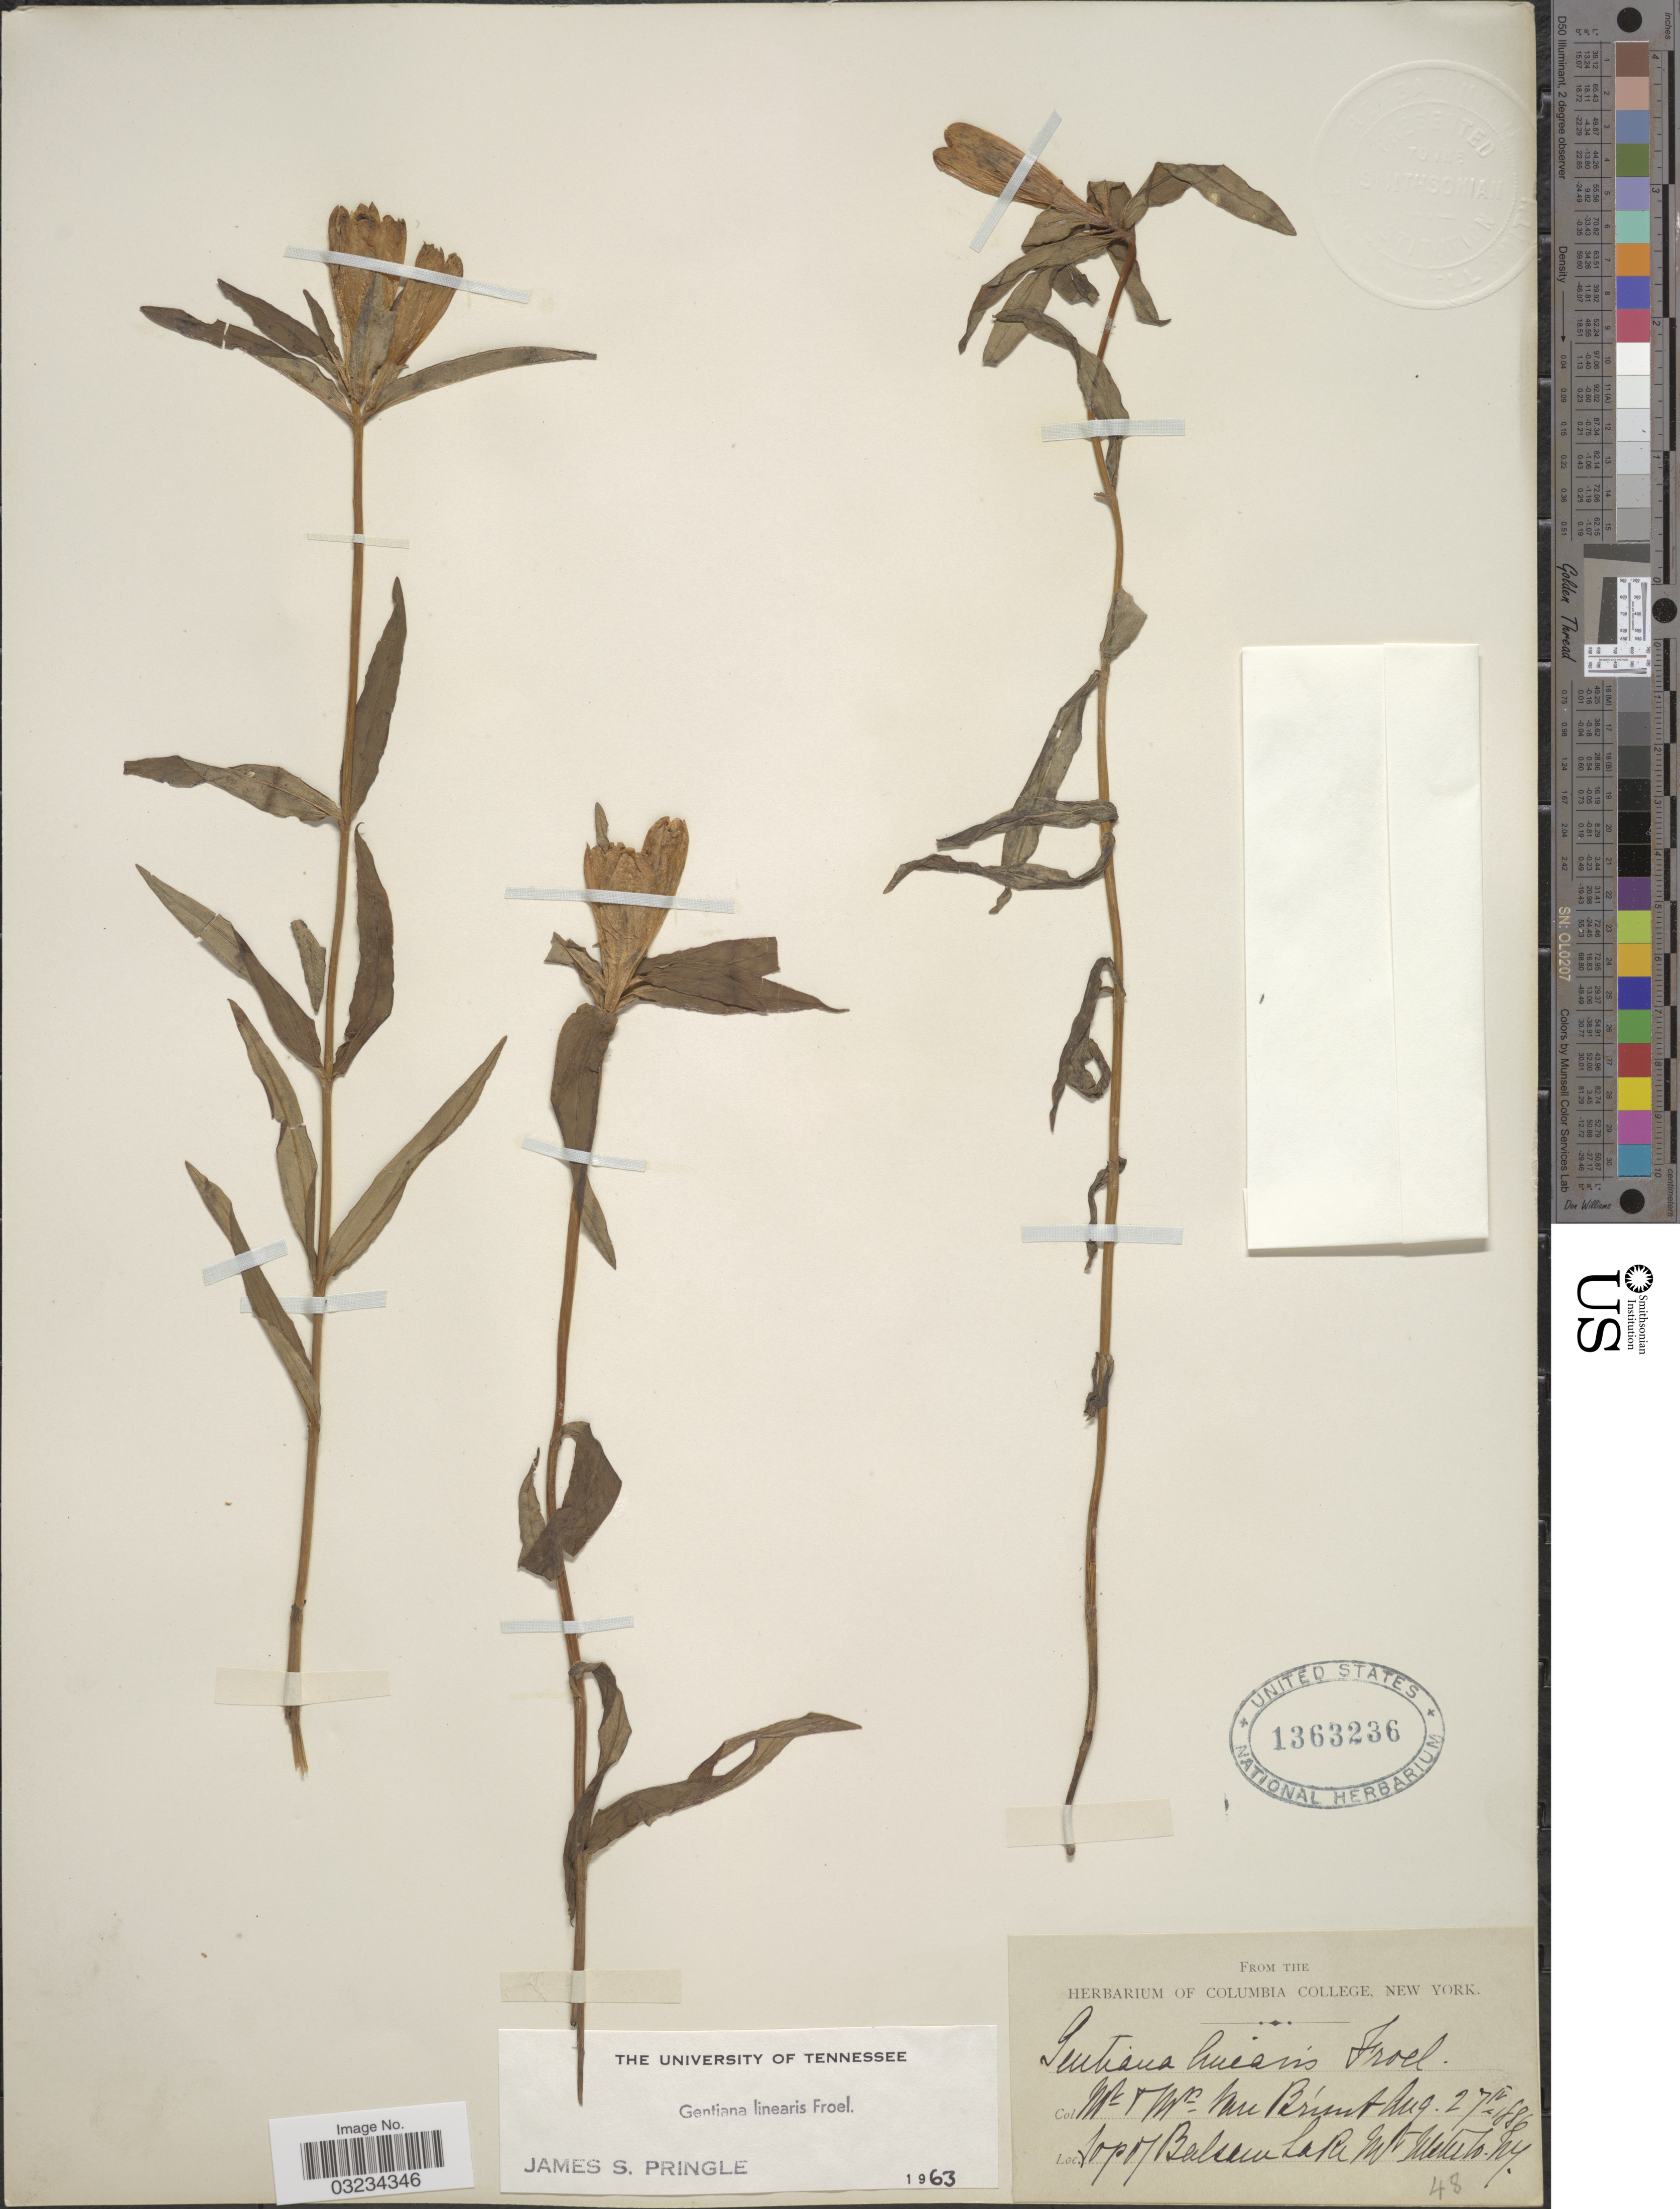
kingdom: Plantae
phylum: Tracheophyta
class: Magnoliopsida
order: Gentianales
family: Gentianaceae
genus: Gentiana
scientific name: Gentiana linearis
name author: Froel.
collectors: Van Brunt & Van Brunt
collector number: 48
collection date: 1886-08-27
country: United States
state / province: New York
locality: Top of Balsam Lake Mt. Ulster Co.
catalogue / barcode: US 1363236